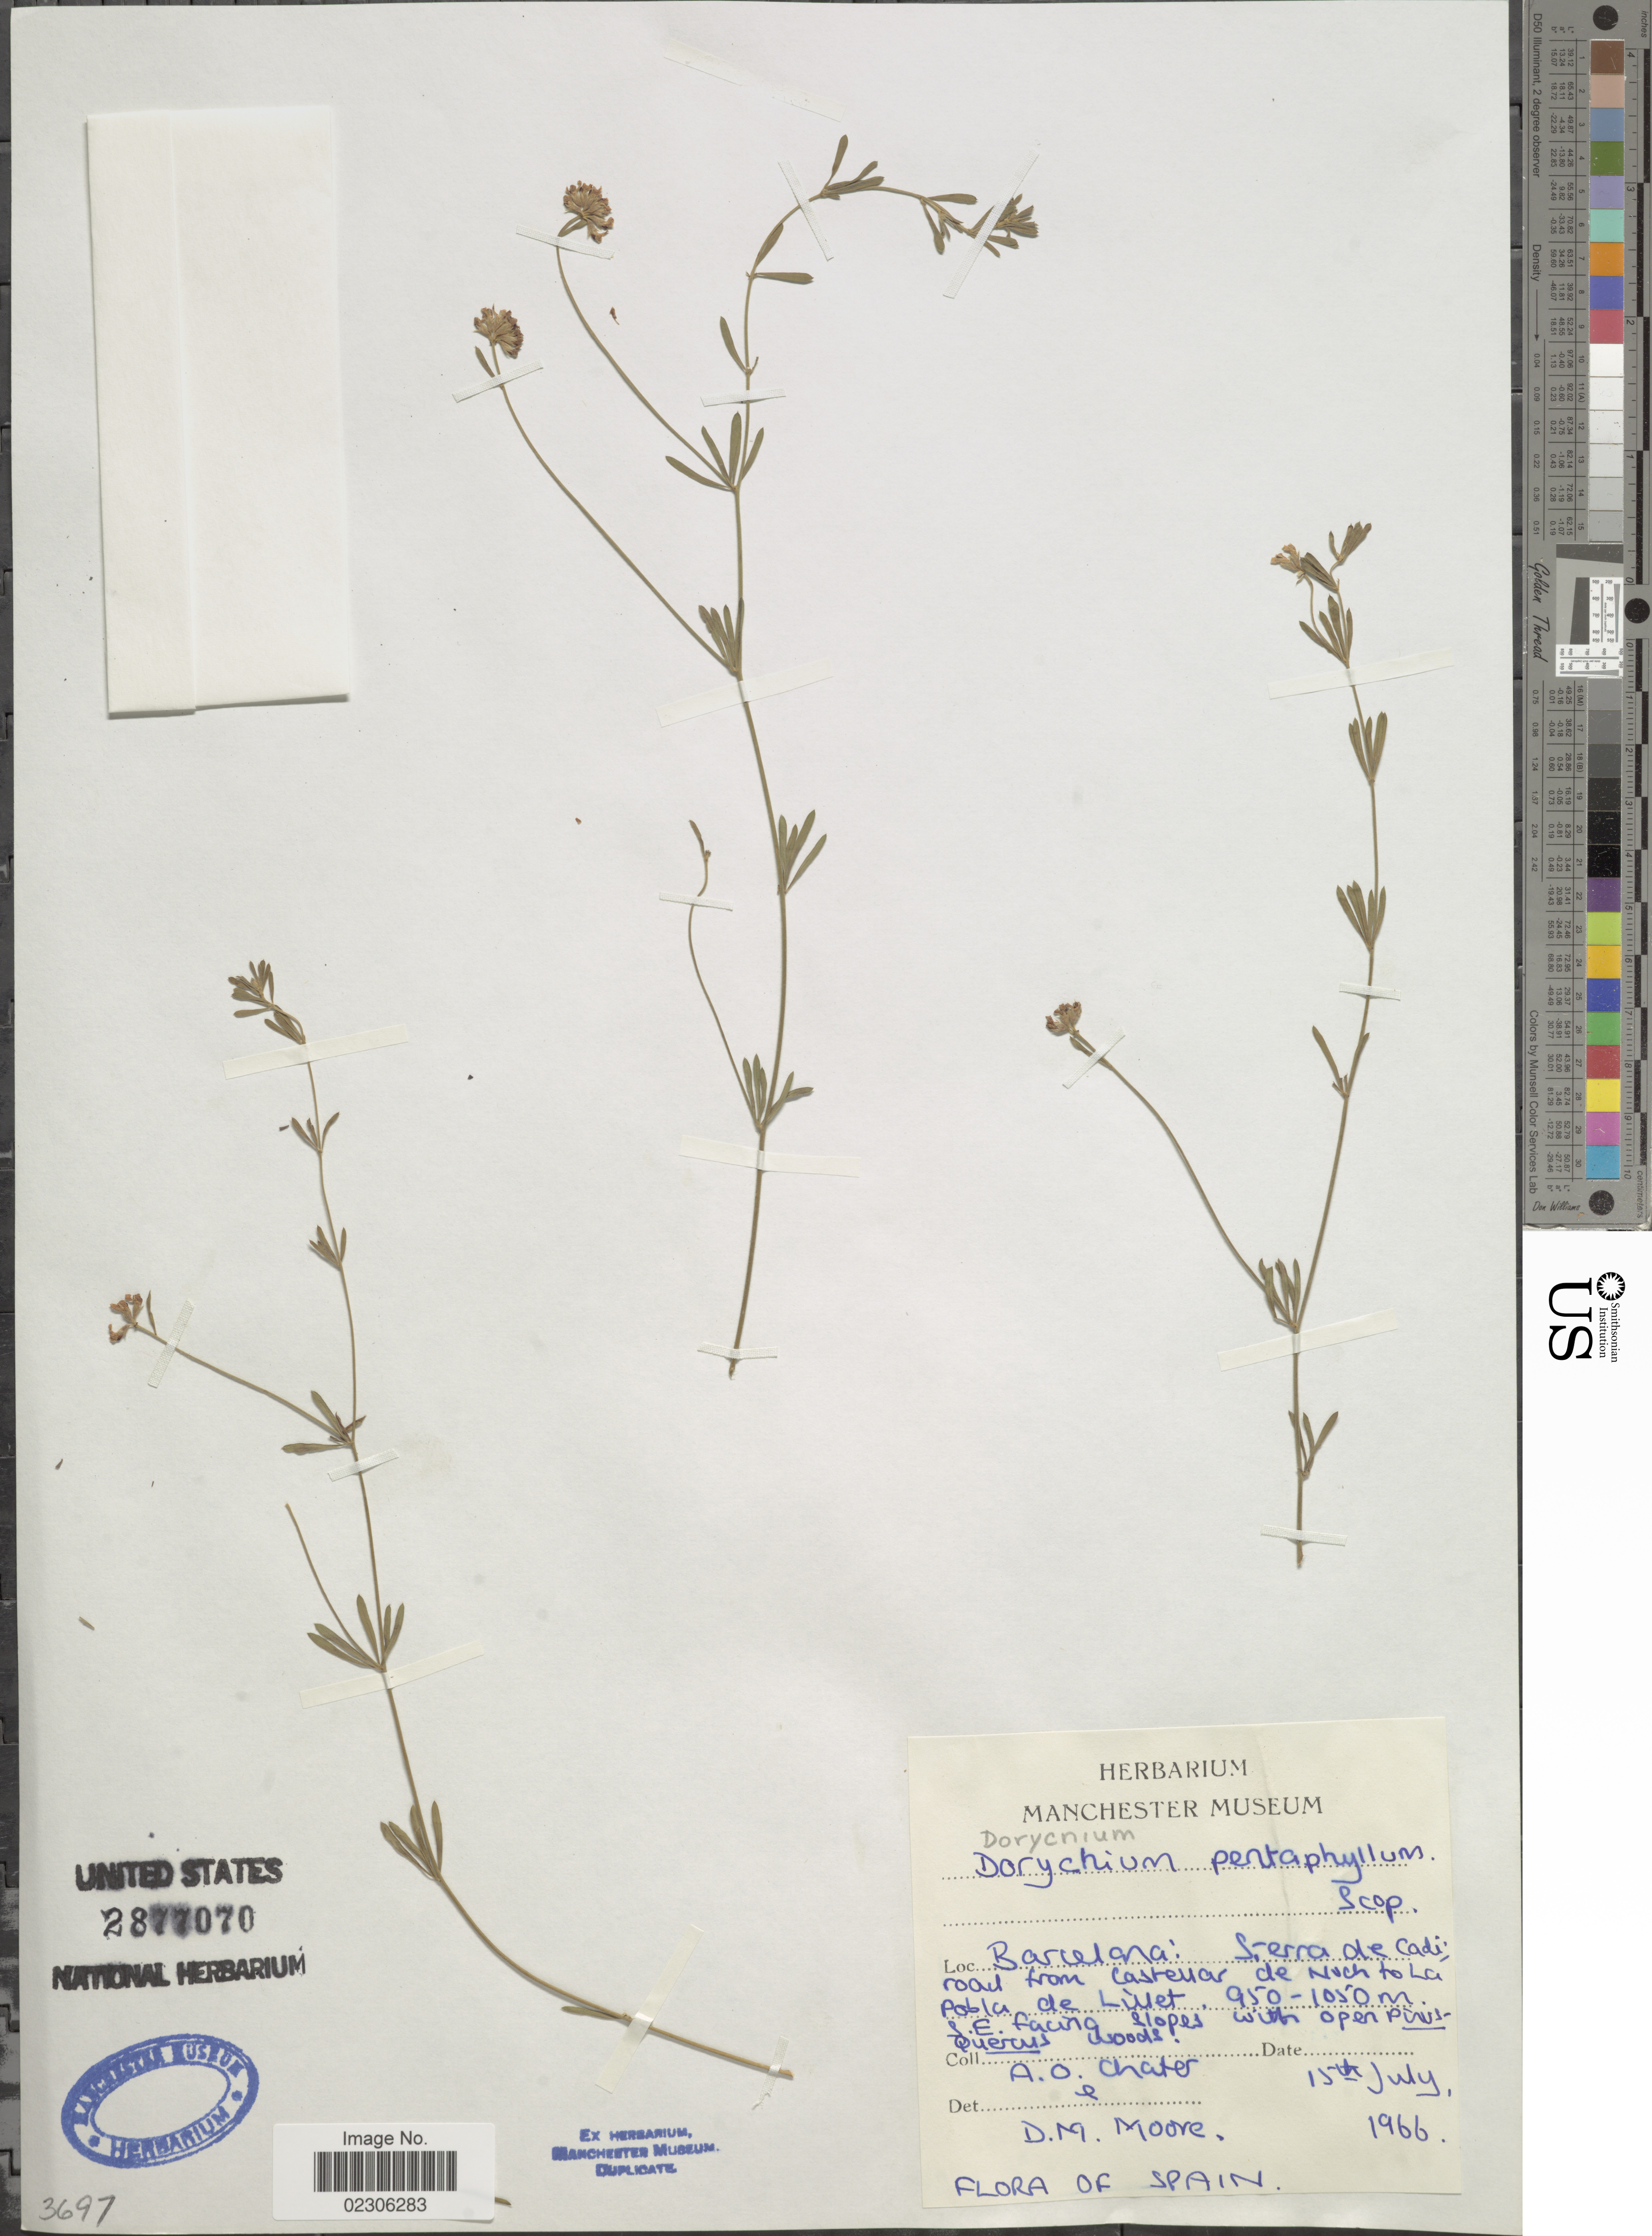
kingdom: Plantae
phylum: Tracheophyta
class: Magnoliopsida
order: Fabales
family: Fabaceae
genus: Dorycnium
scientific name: Dorycnium pentaphyllum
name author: Scop.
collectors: A. O. Chater & D. Moore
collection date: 1966-07-15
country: Spain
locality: Barcelona: Sierra de Cadi: road from Castenar de noch to La Pablo de Linet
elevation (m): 950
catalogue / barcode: US 2877070